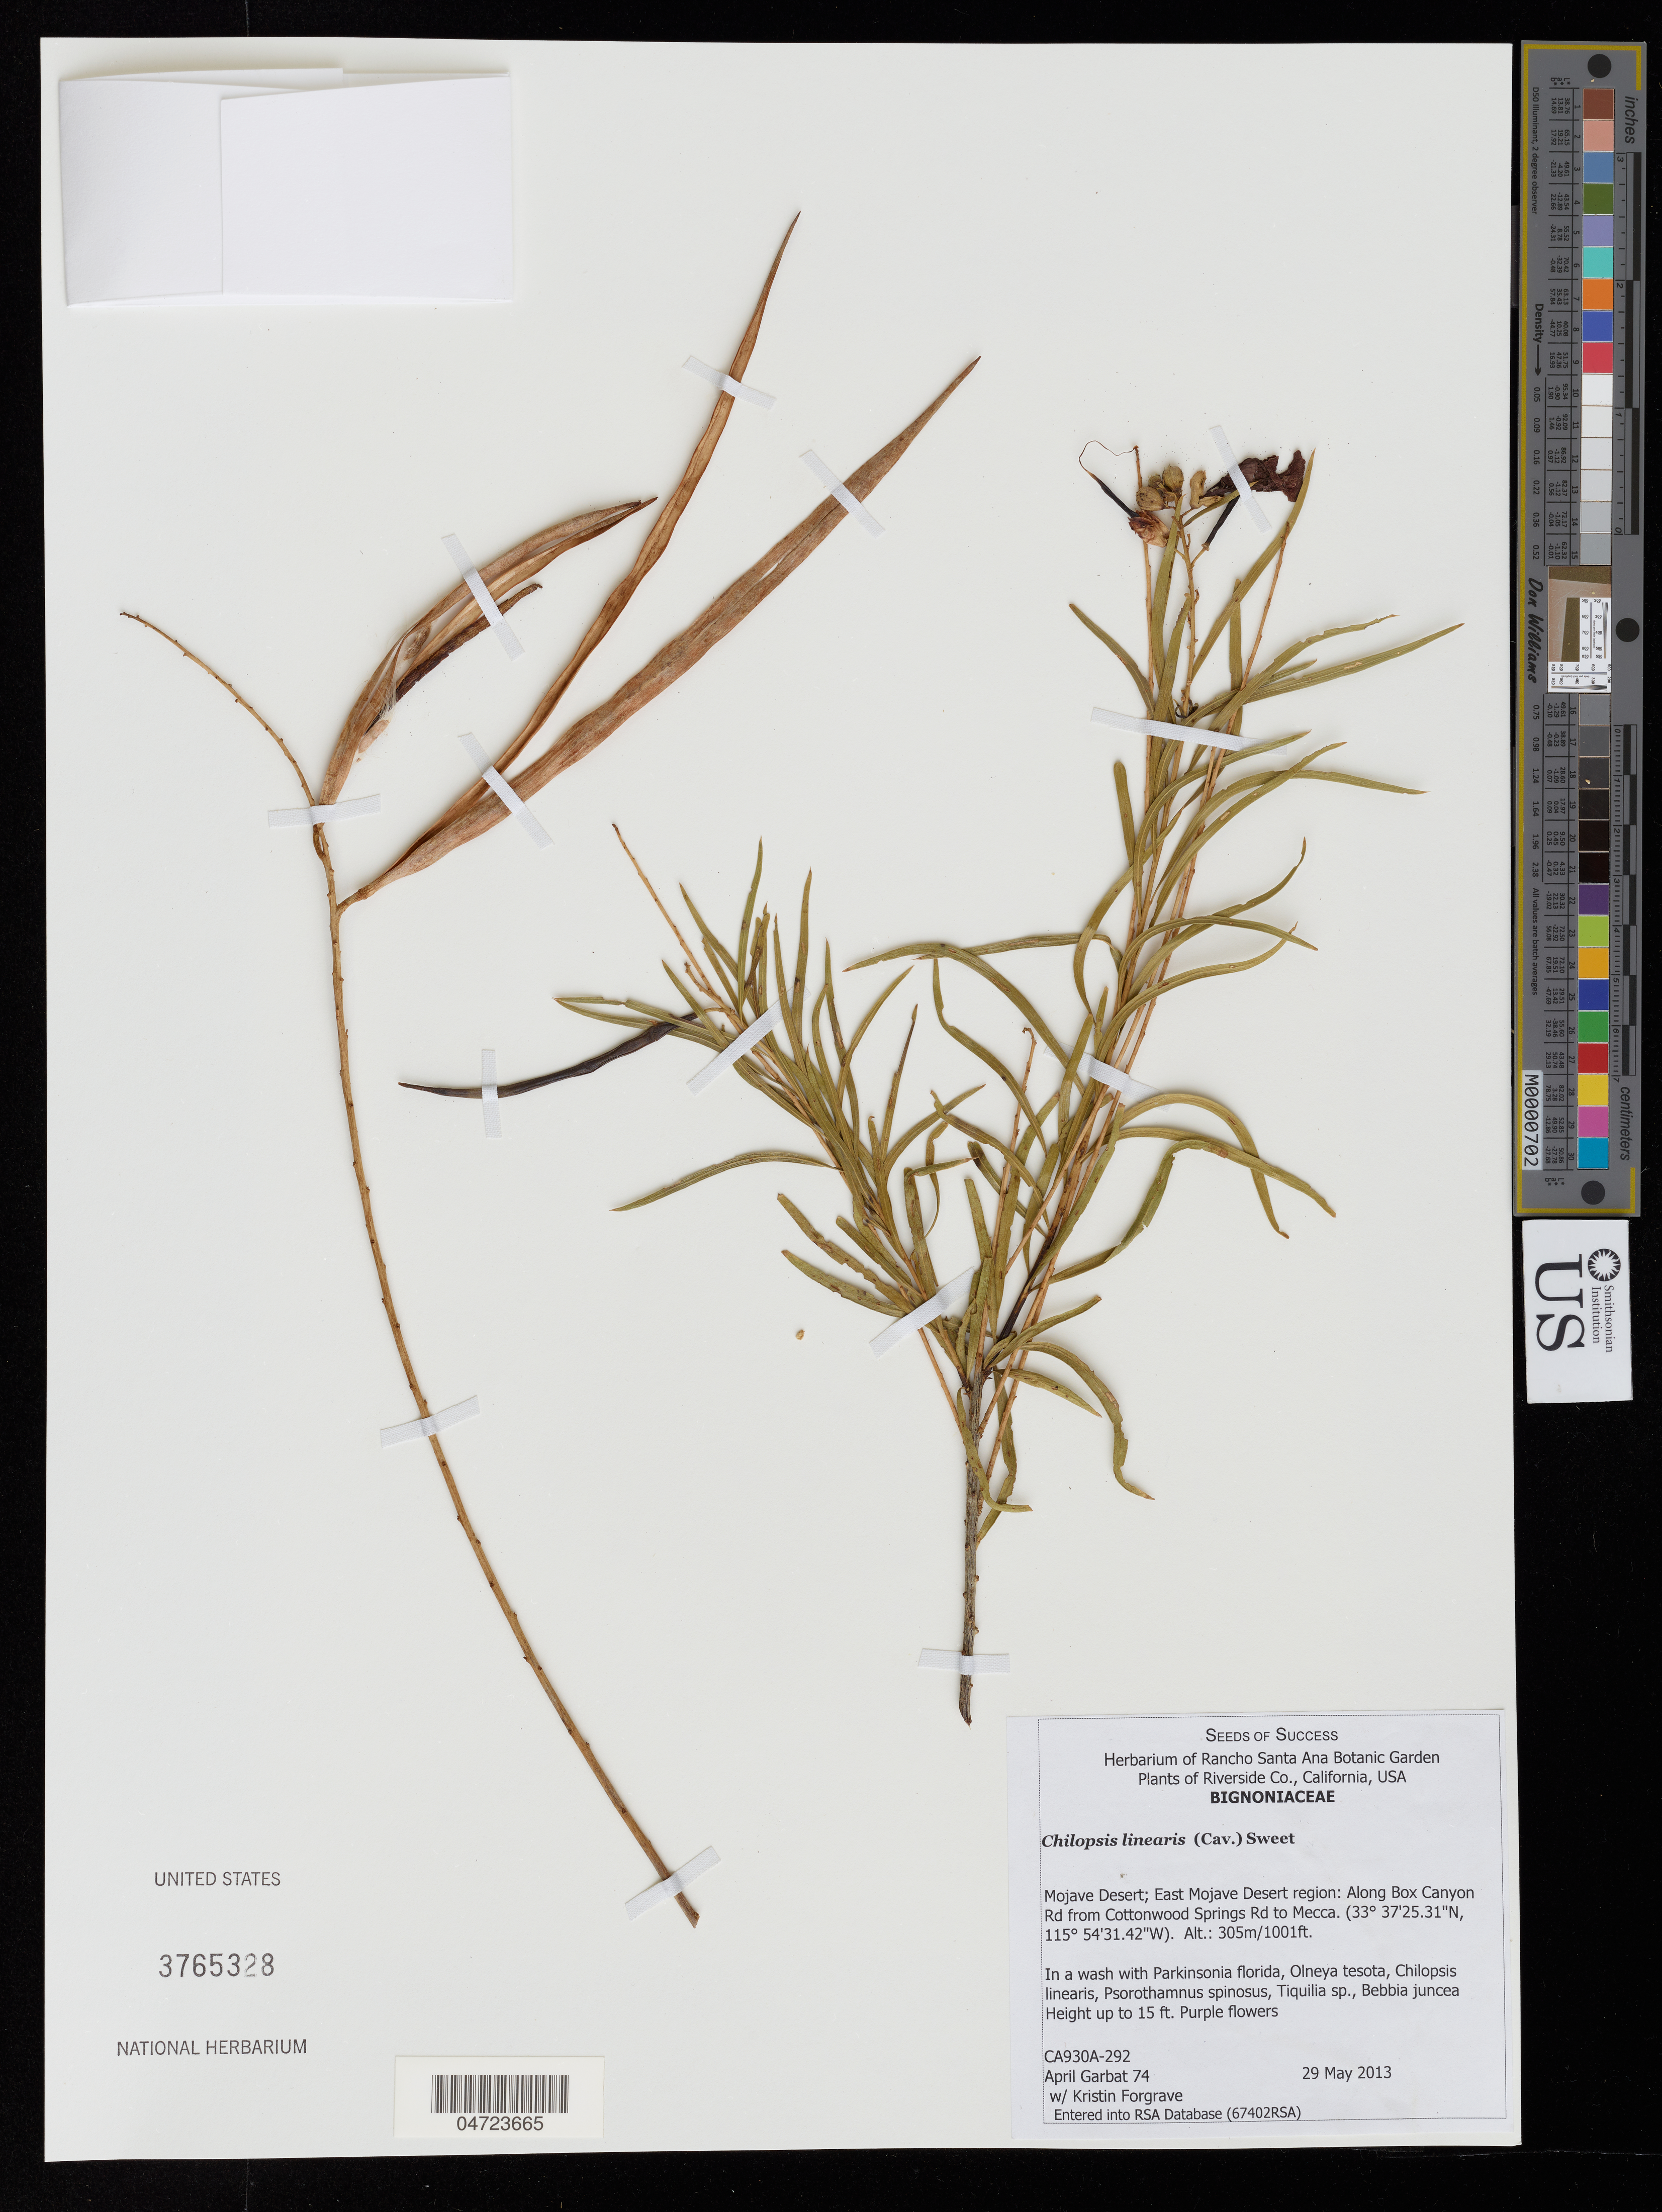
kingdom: Plantae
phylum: Tracheophyta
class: Magnoliopsida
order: Lamiales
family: Bignoniaceae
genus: Chilopsis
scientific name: Chilopsis linearis var. tomenticaulis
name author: Henrickson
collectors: A. Garbat & K. Forgrave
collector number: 74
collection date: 2013-05-29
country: United States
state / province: California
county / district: Riverside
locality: Riverside Co. Mojave Desert; East Mojave Desert region: Along Box Canyon Rd from Cottonwood Springs Rd to Mecca.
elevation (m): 305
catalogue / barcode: US 3765328